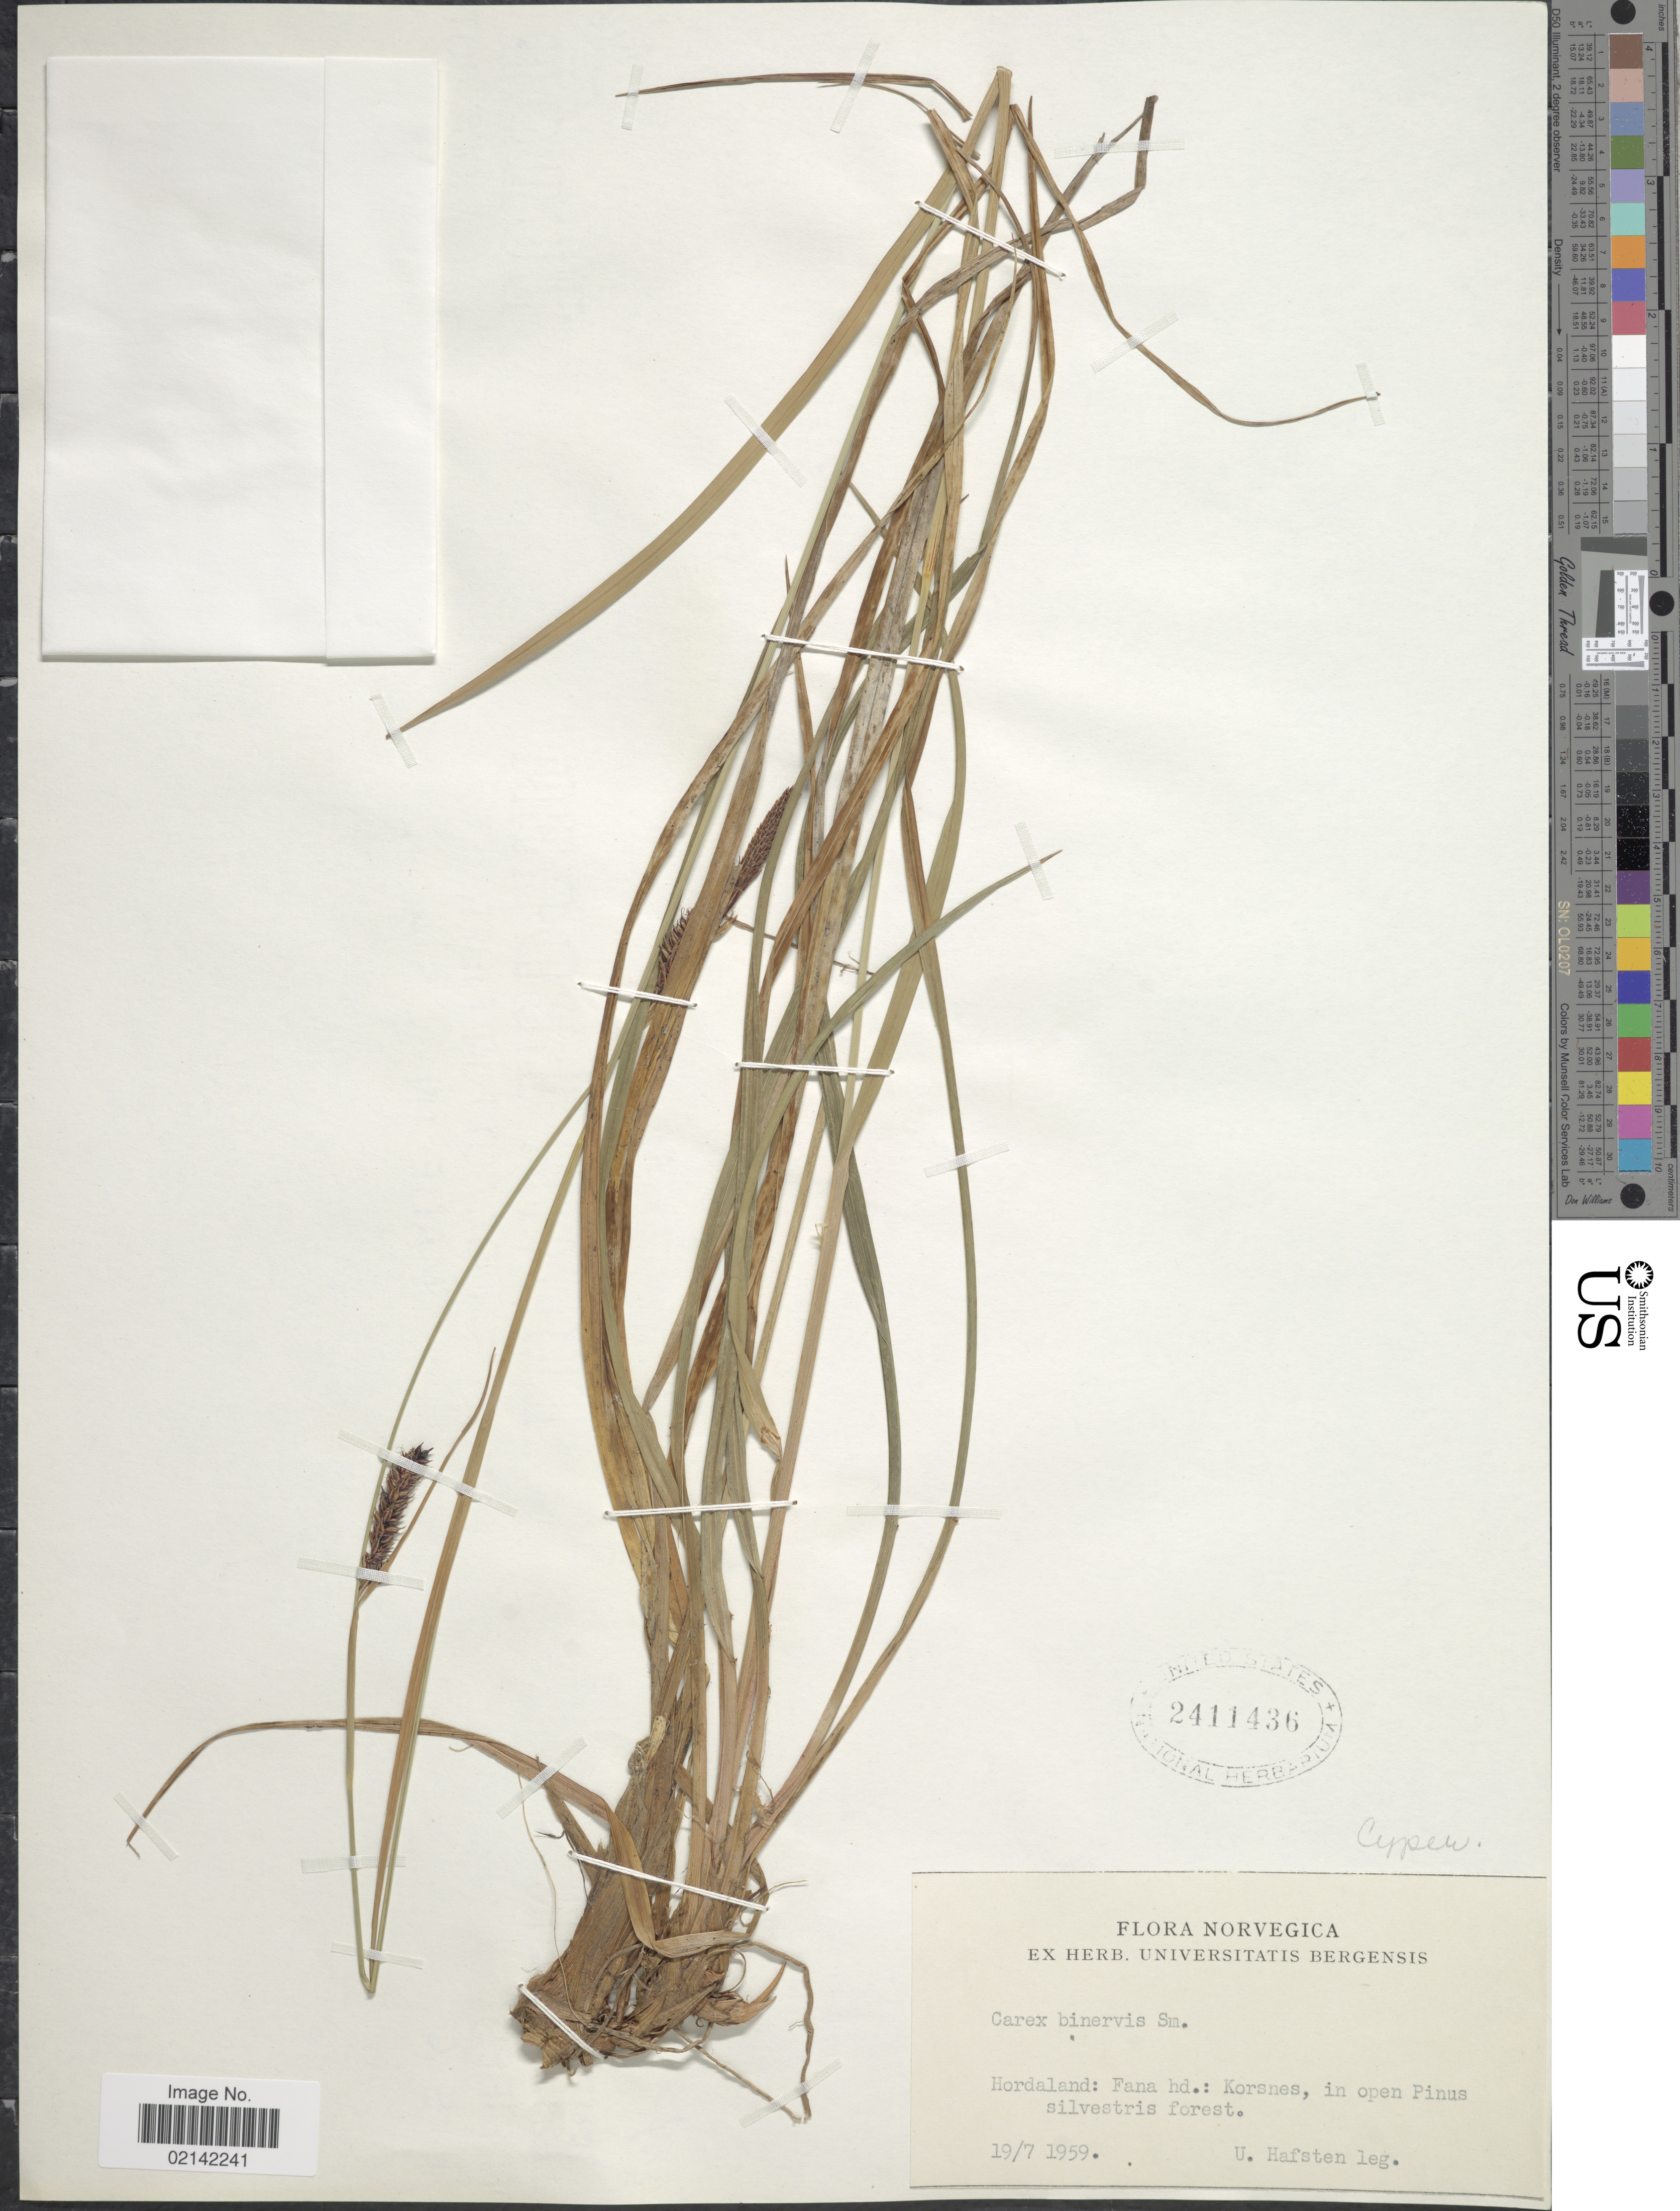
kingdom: Plantae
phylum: Tracheophyta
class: Liliopsida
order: Poales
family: Cyperaceae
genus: Carex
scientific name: Carex binervis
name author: Sm.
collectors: U. Hafsten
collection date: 1959-07-19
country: Norway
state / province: Hordaland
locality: Fana hd.: Korsnes. Norvegica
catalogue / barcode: US 2411436